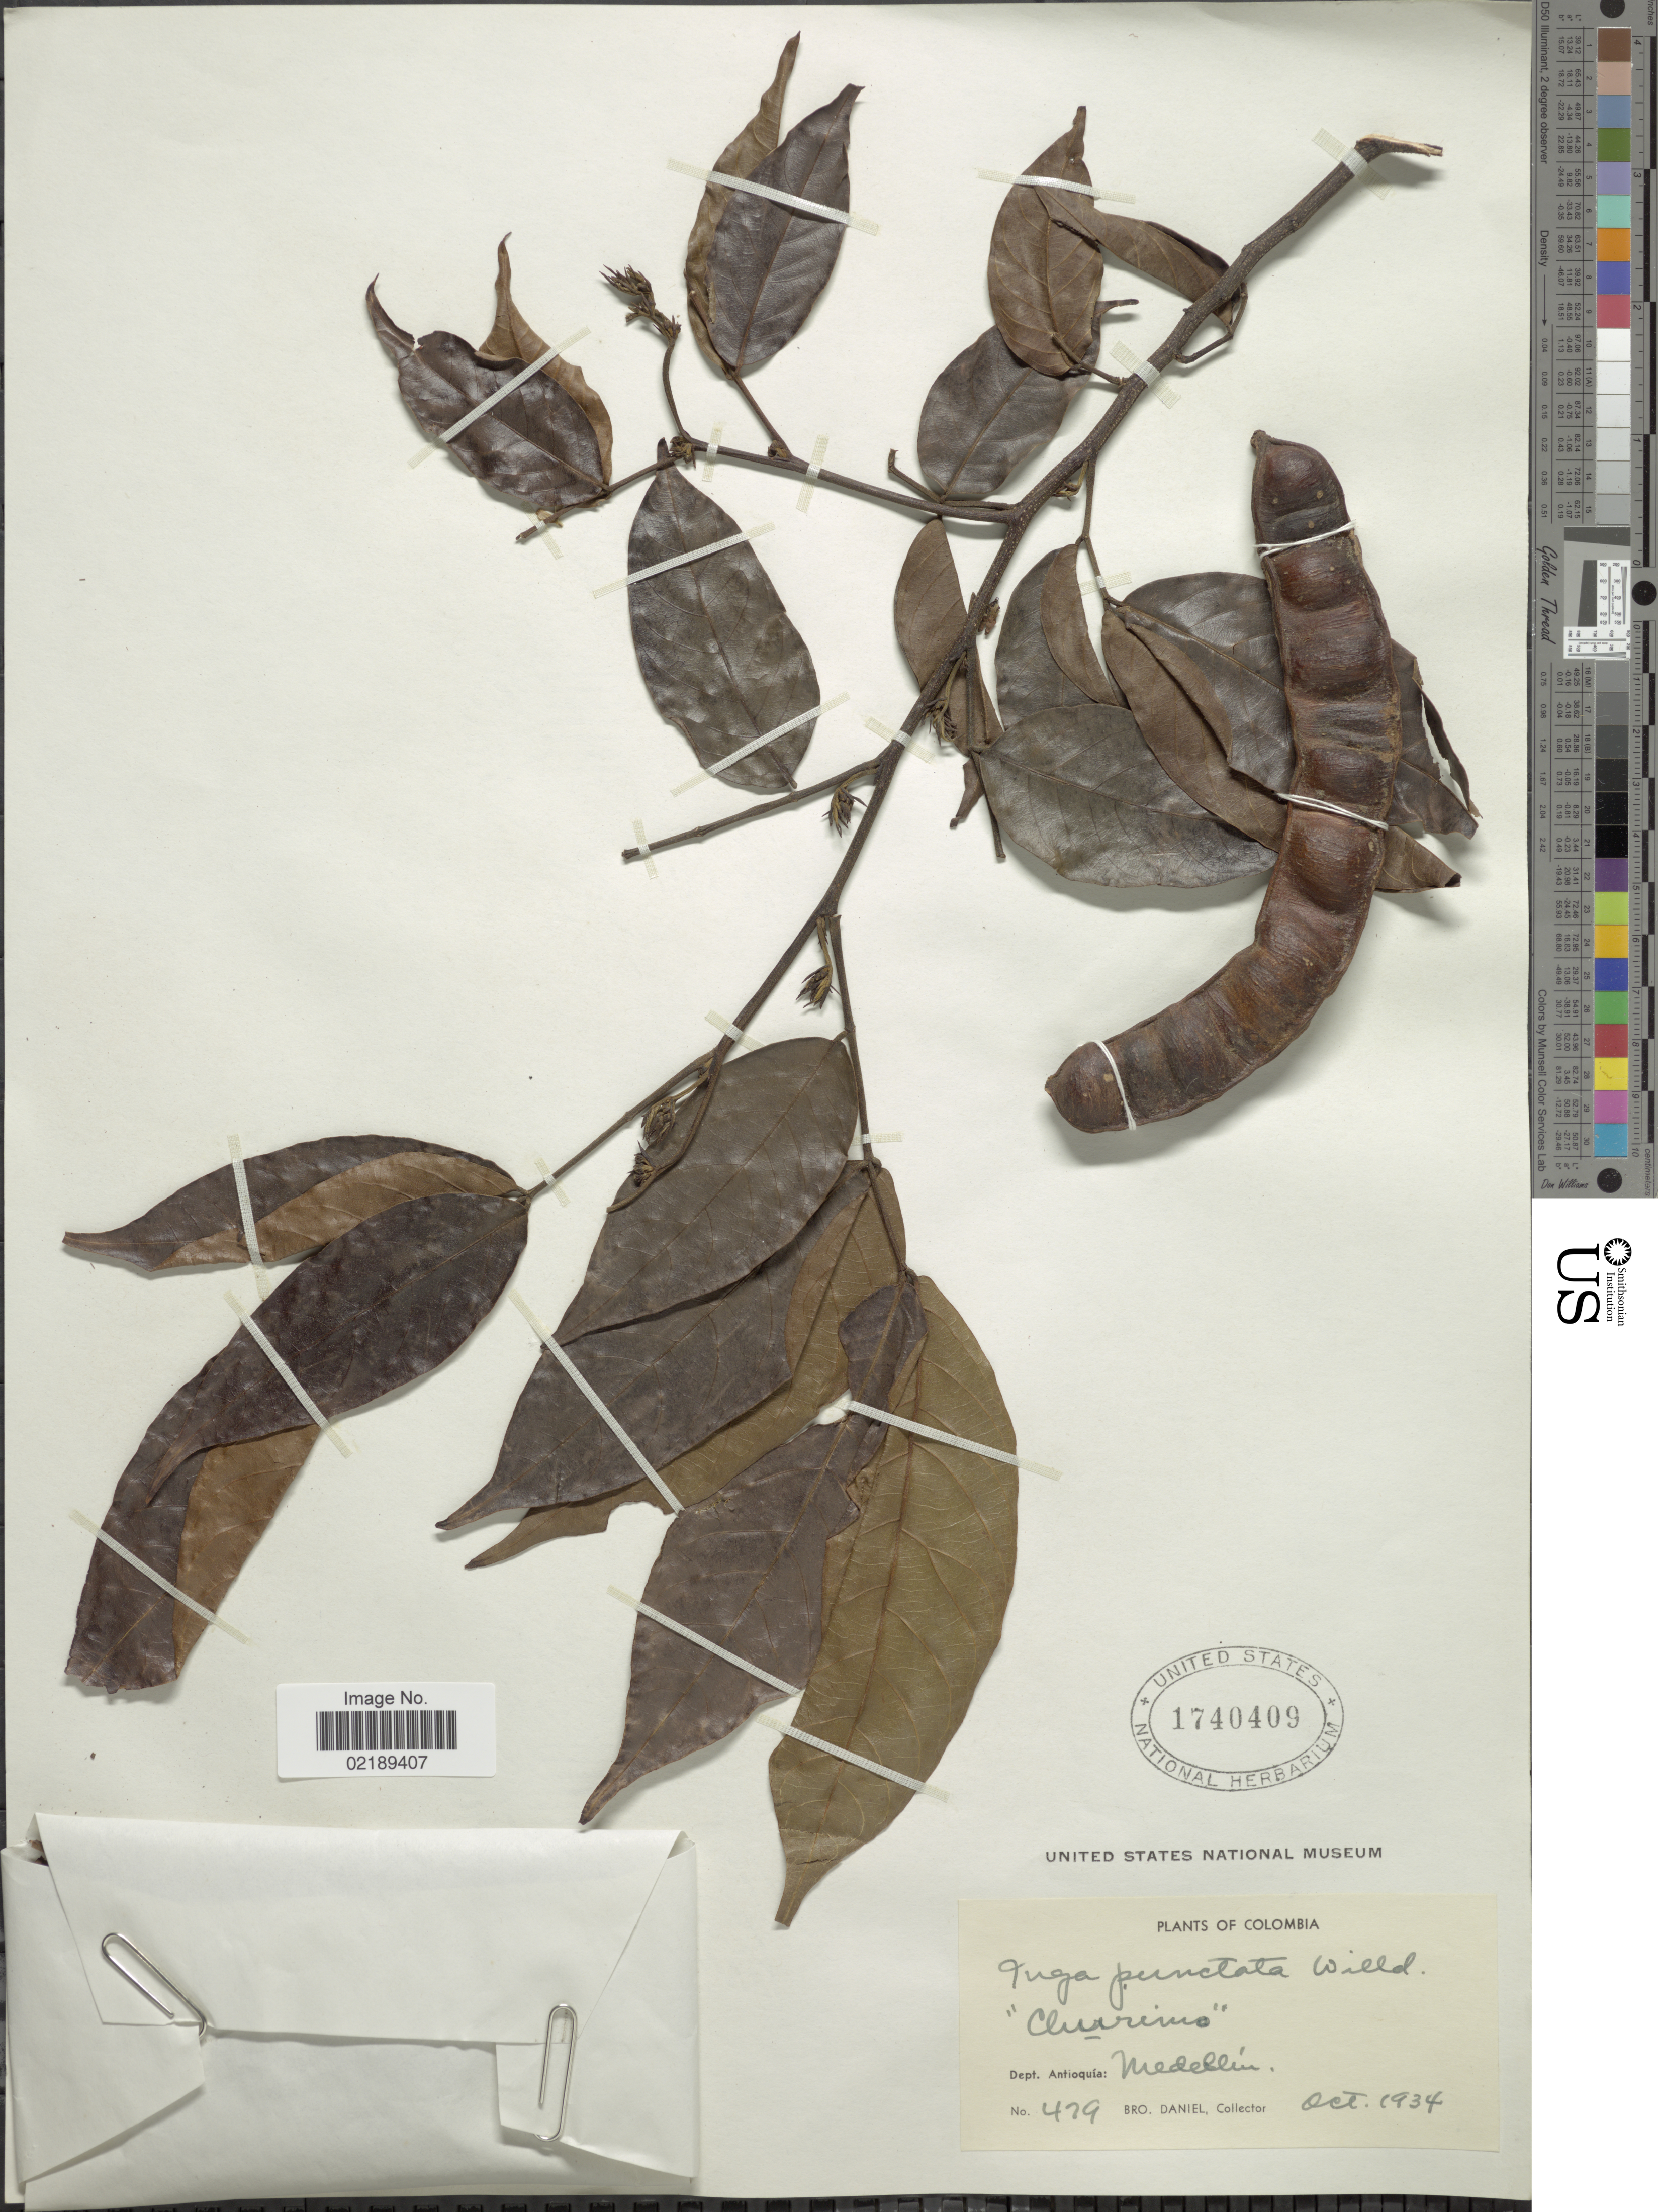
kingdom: Plantae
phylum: Tracheophyta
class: Magnoliopsida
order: Fabales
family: Fabaceae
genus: Inga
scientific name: Inga punctata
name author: Willd.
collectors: Bro. Daniel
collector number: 479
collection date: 1934-10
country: Colombia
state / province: Antioquia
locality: Medellin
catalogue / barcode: US 1740409